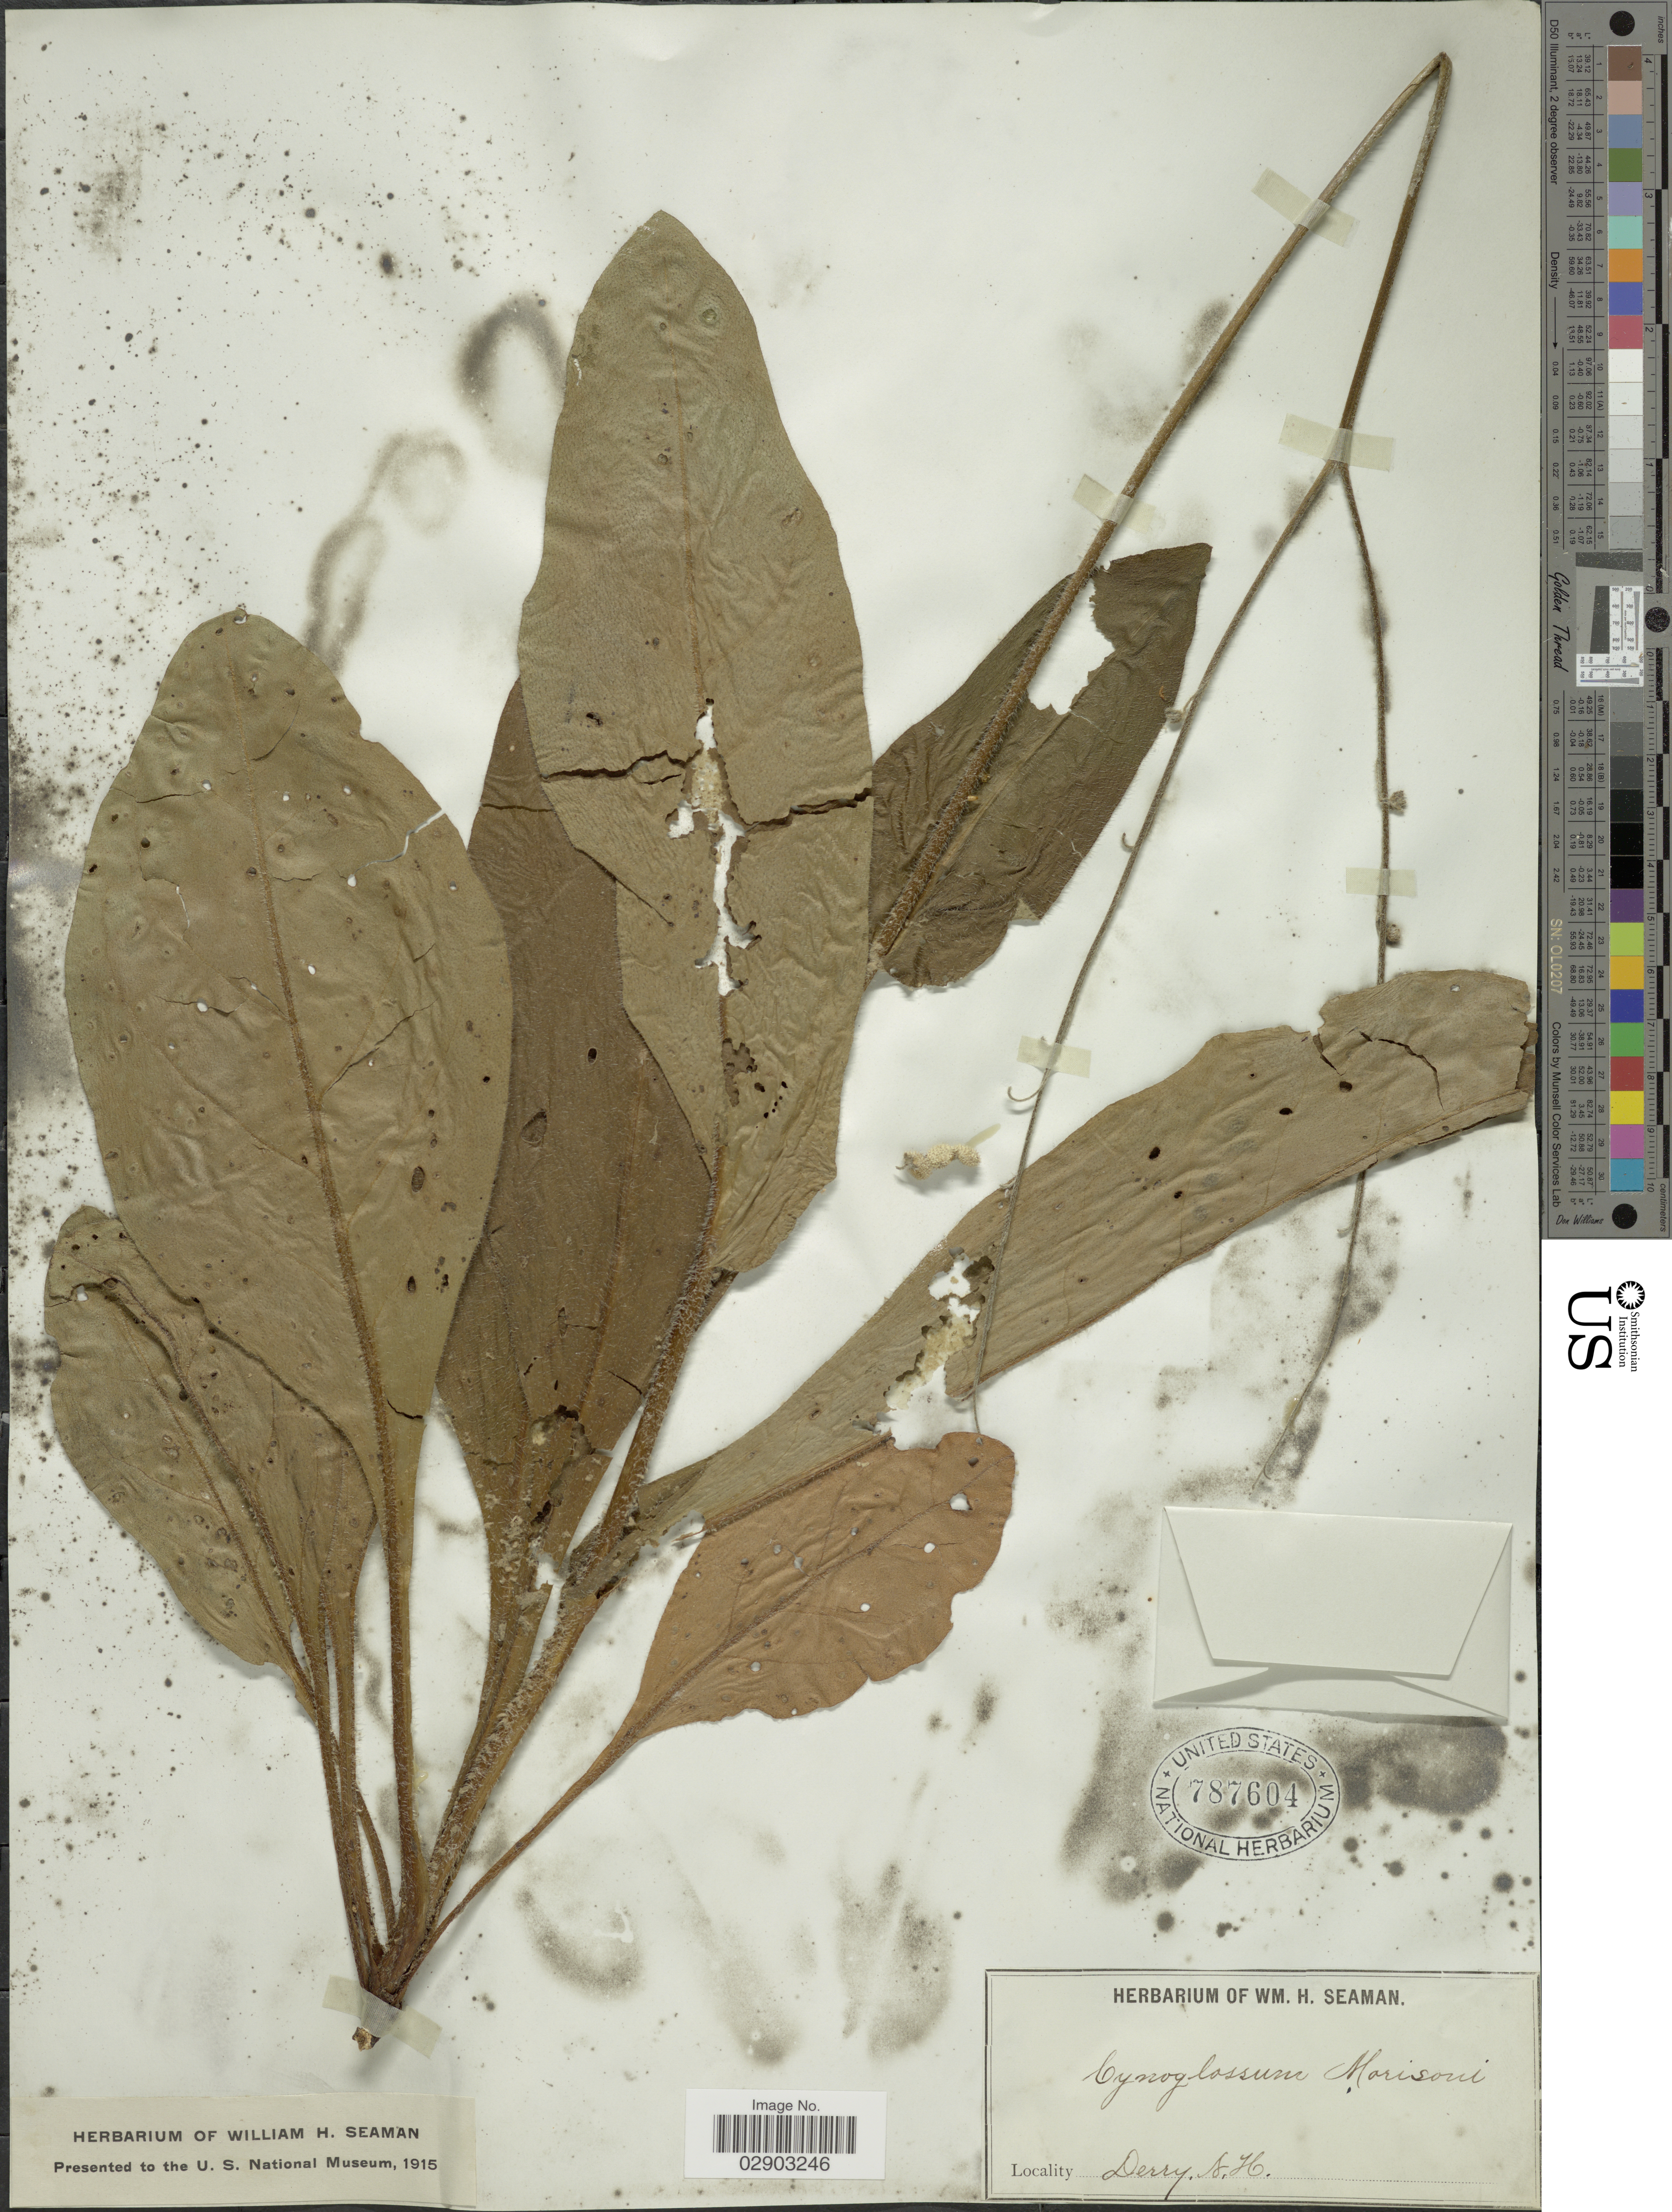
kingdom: Plantae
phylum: Tracheophyta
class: Magnoliopsida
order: Boraginales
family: Boraginaceae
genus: Cynoglossum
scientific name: Cynoglossum virginianum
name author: L.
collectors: Ex herb. W. H. Seaman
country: Ireland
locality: Derry. S.H.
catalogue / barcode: US 787604